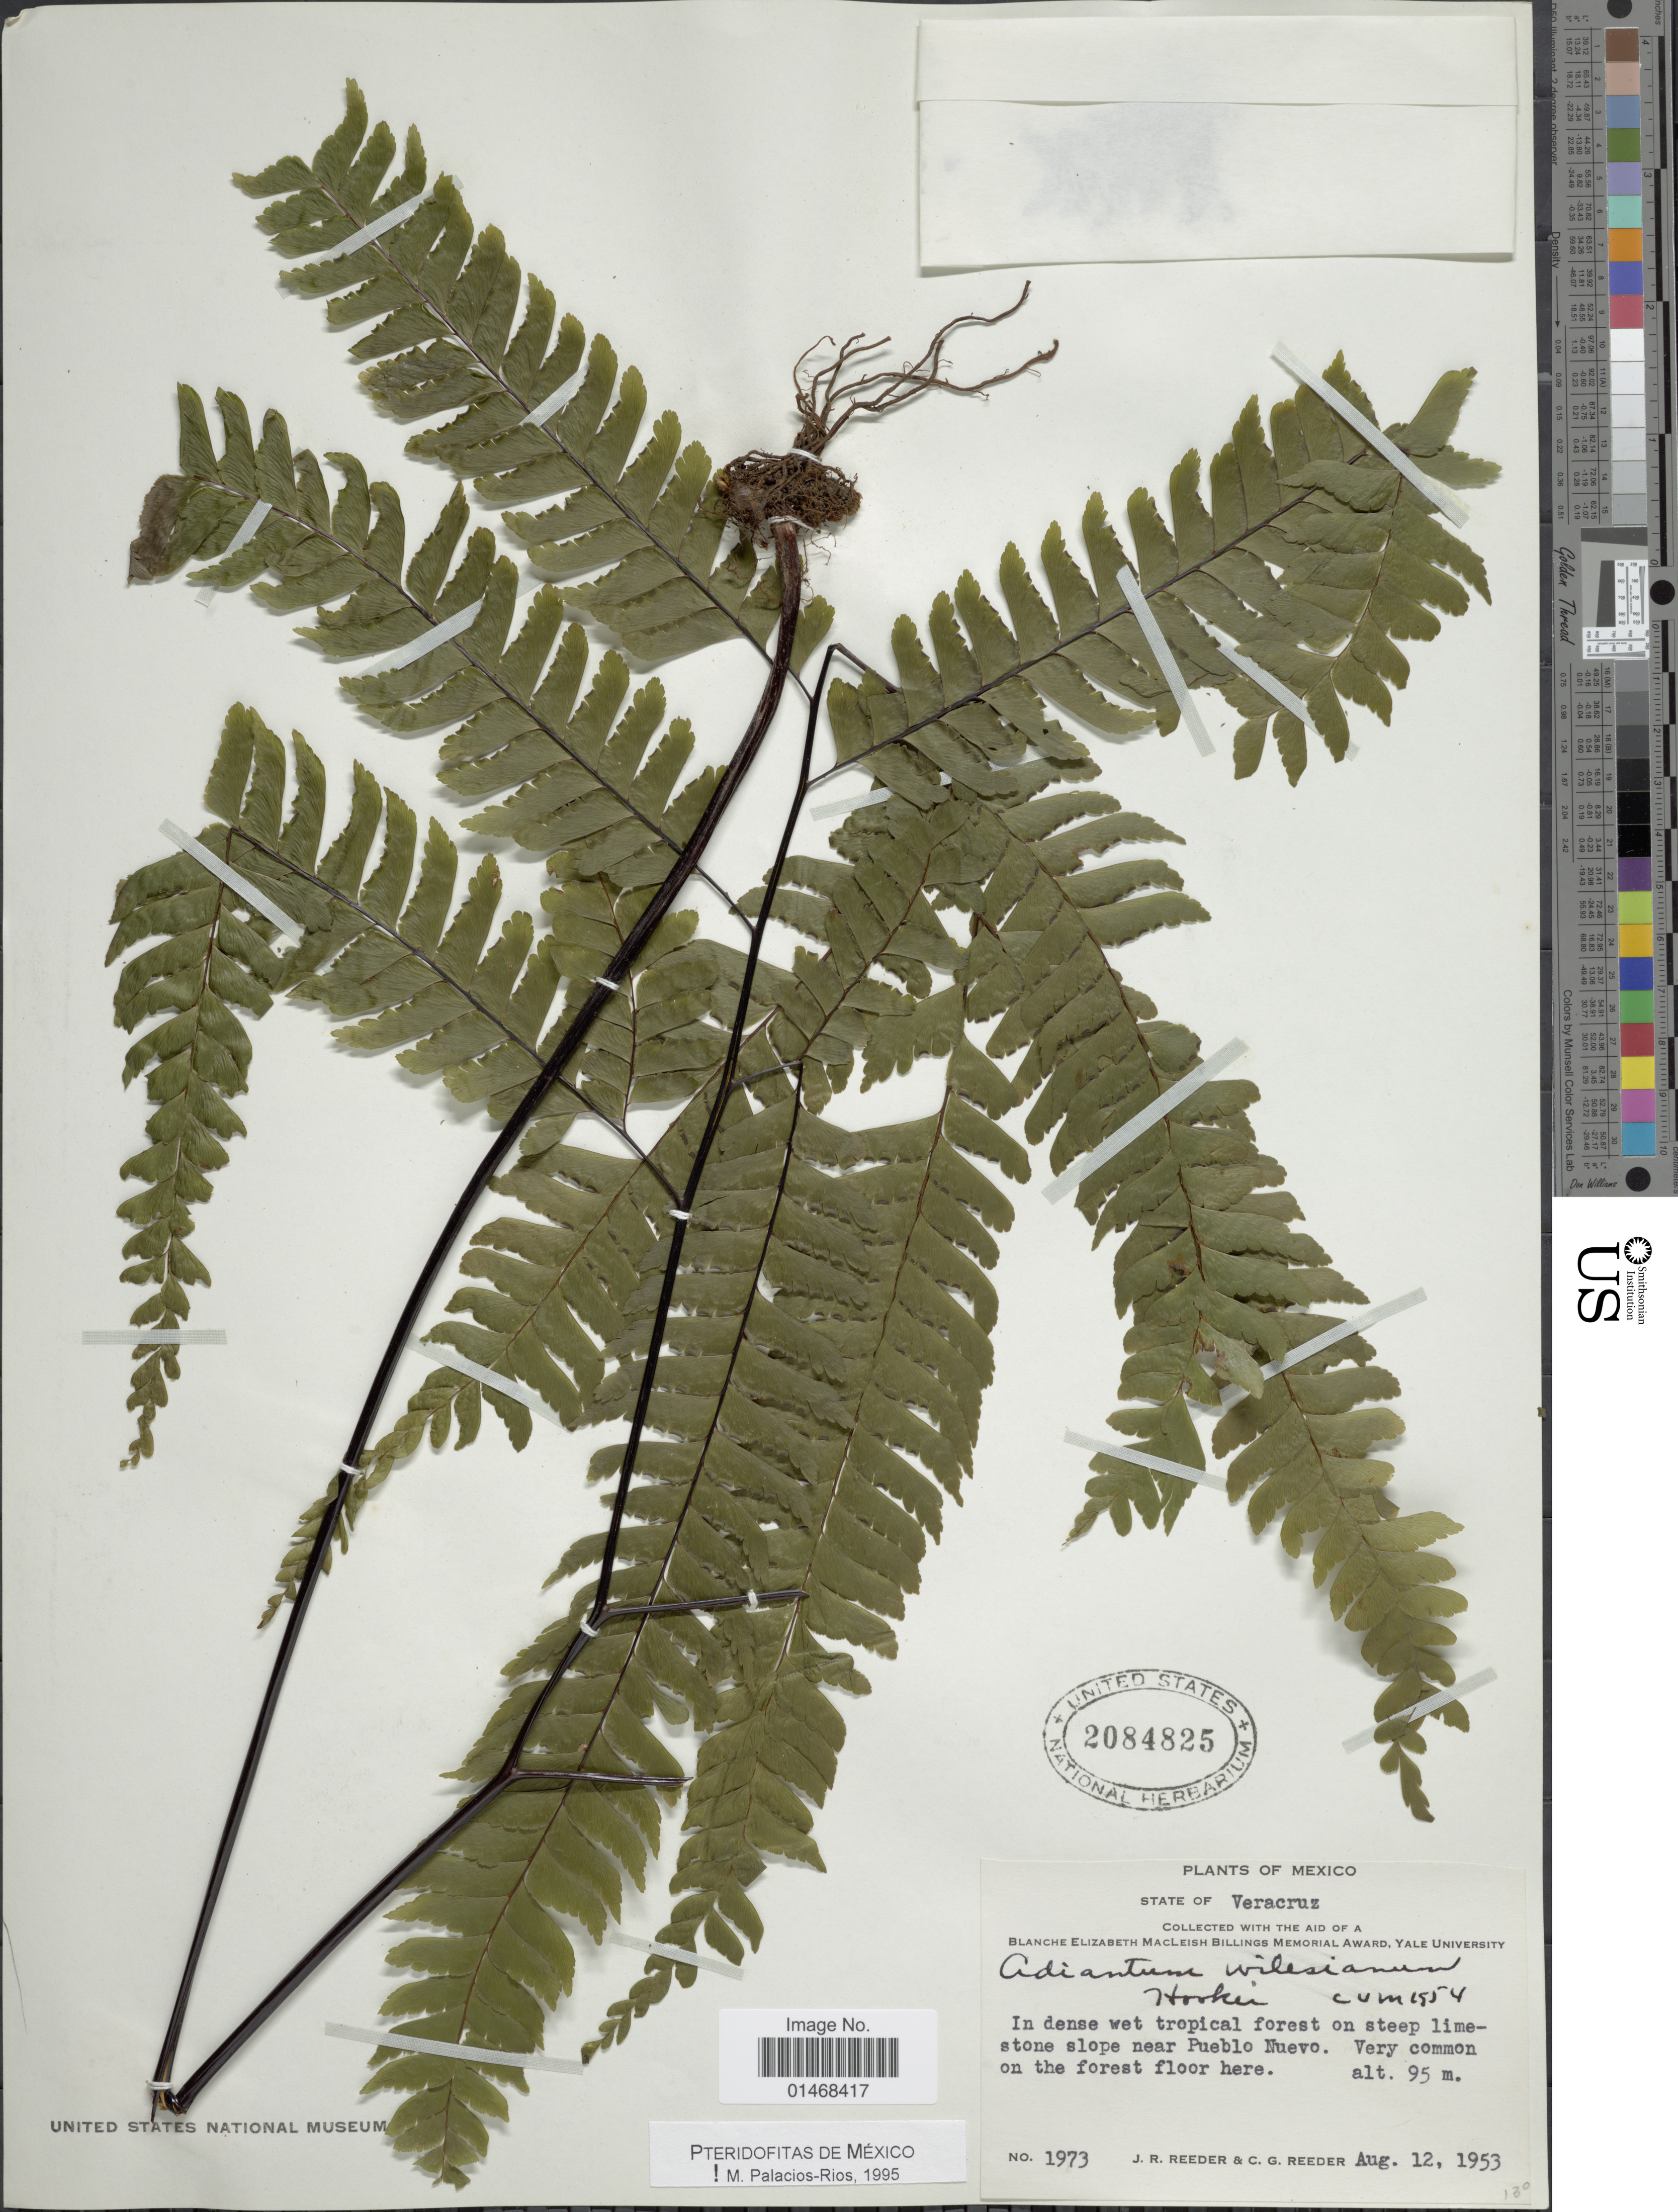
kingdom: Plantae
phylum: Tracheophyta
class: Polypodiopsida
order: Polypodiales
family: Pteridaceae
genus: Adiantum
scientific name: Adiantum wilesianum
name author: Hook.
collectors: J. R. Reeder & C. G. Reeder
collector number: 1973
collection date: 1953-08-12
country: Mexico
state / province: Veracruz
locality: State of Vera Cruz, In dens e wet tropical forest on steep limestone slope near Pueblo Nuevo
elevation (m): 95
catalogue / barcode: US 2084825